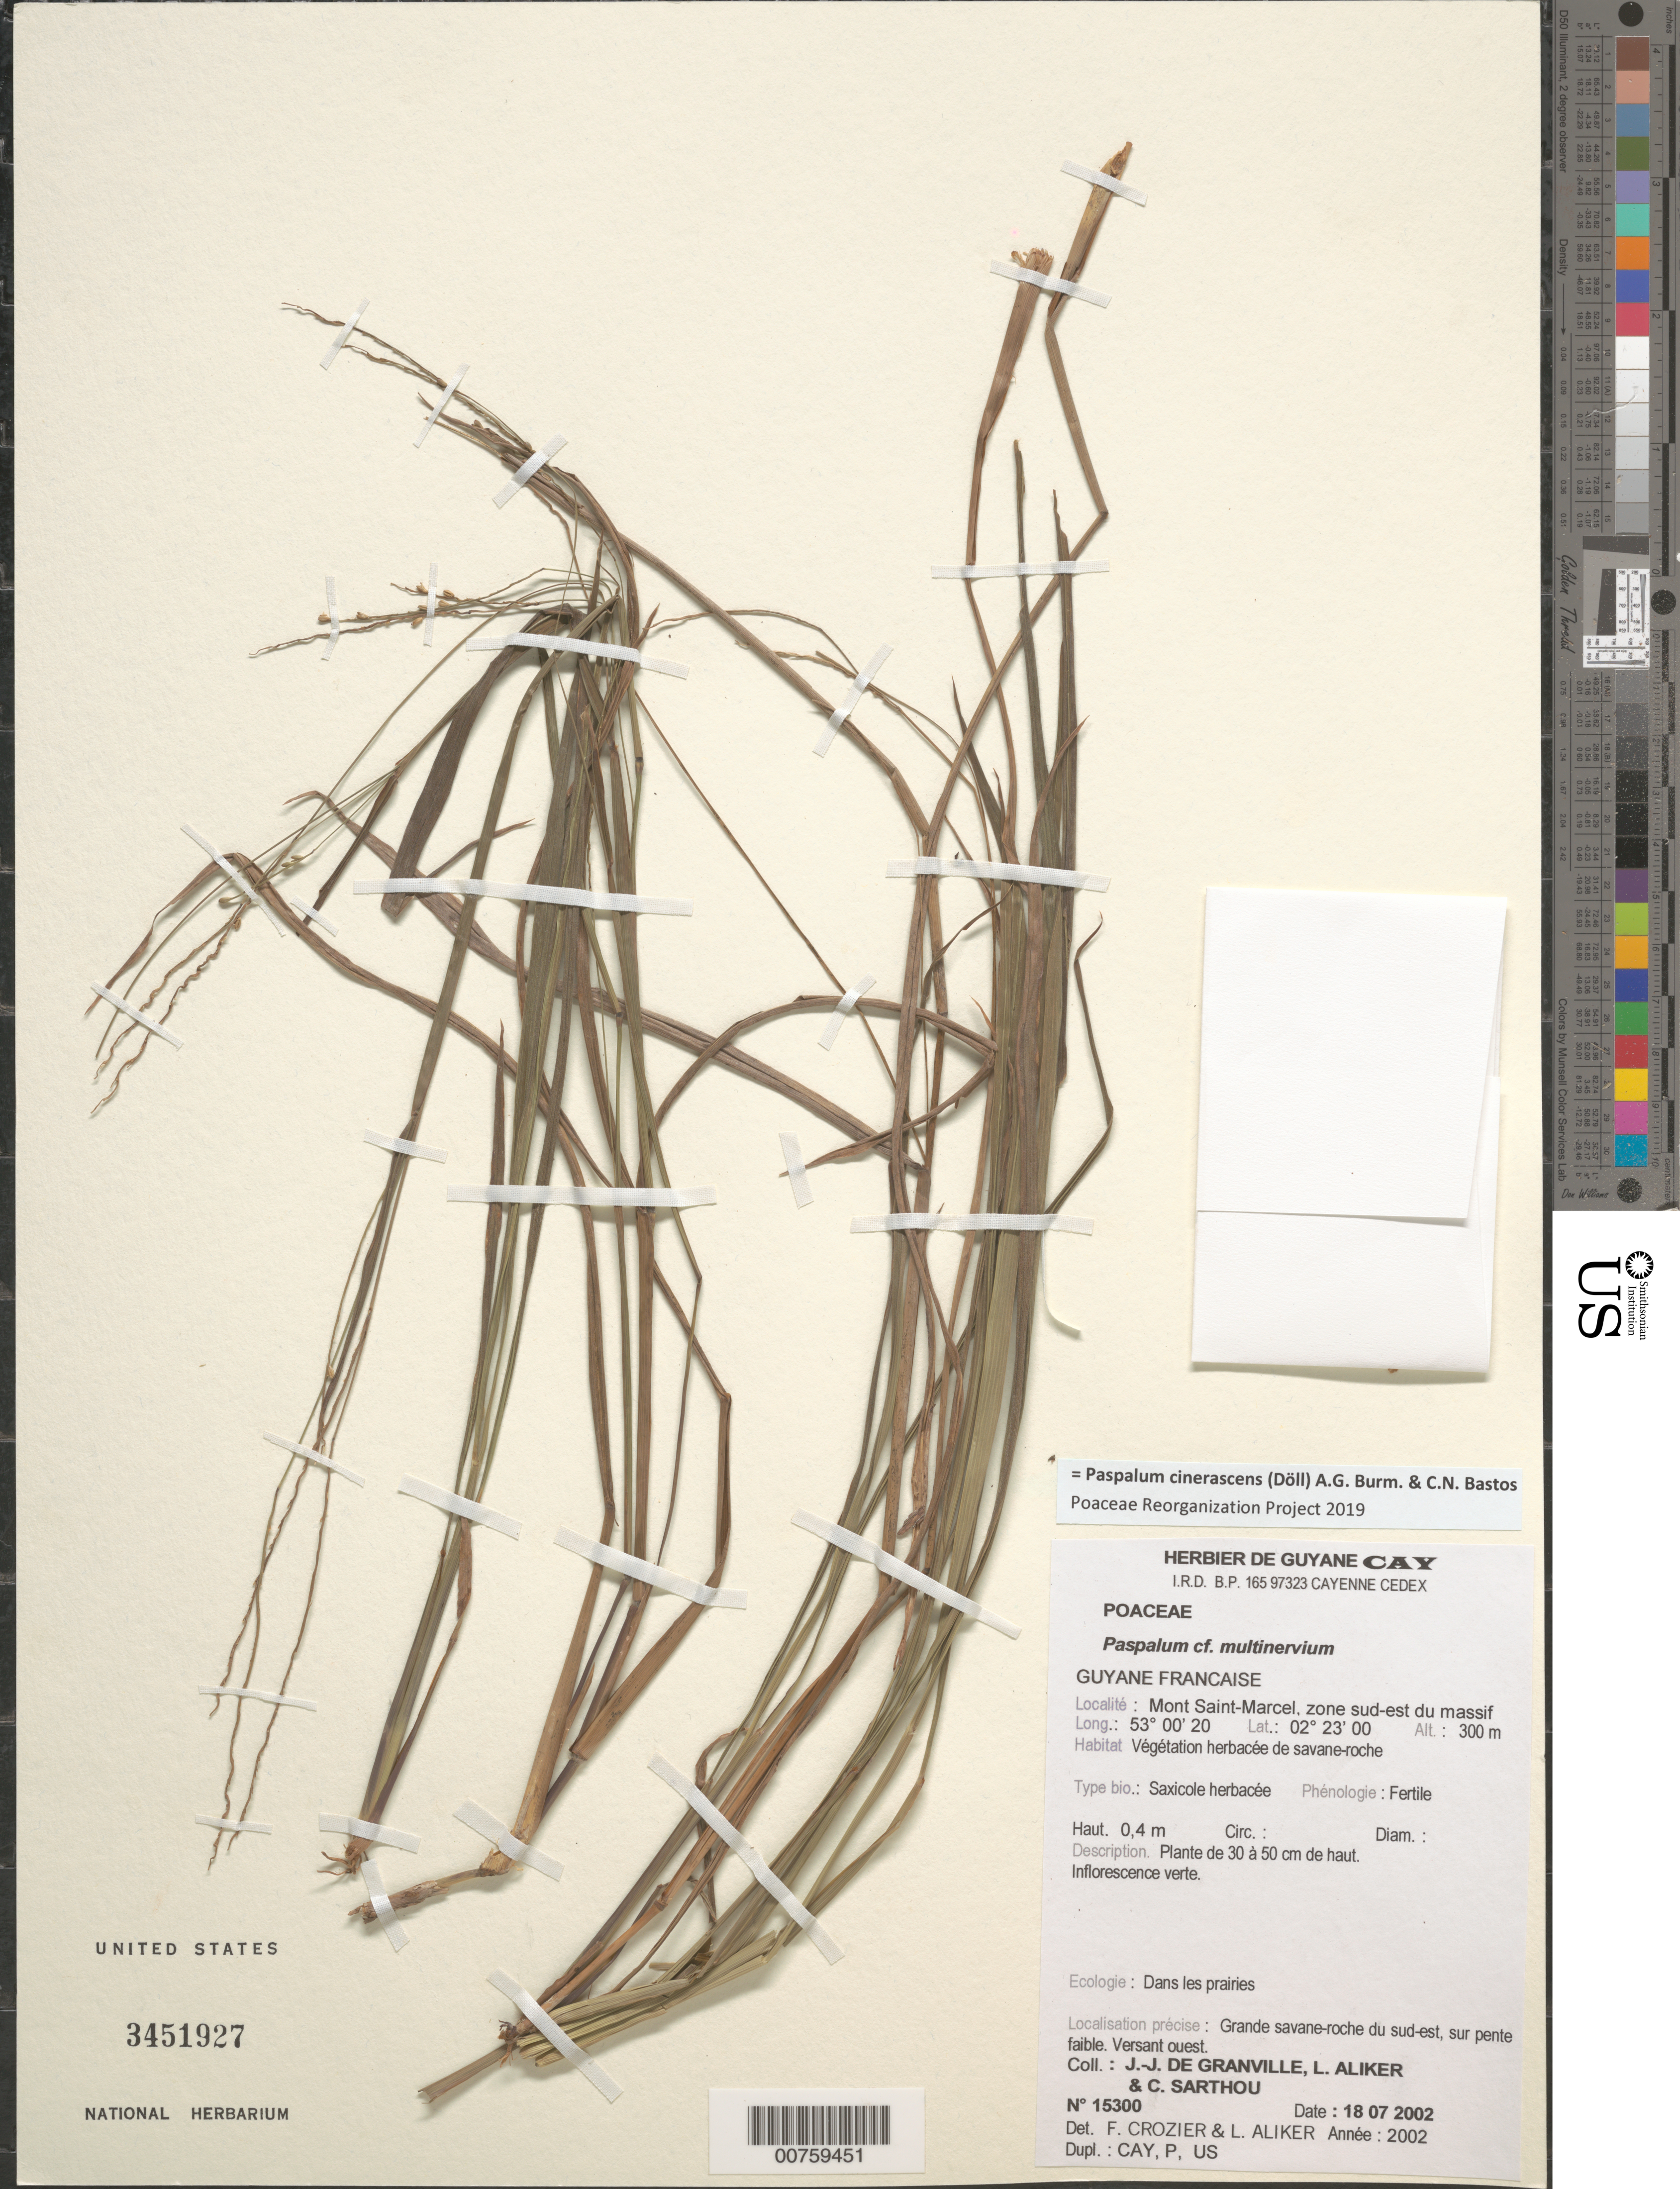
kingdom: Plantae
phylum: Tracheophyta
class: Liliopsida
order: Poales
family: Poaceae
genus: Paspalum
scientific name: Paspalum multinervium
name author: A.G. Burm.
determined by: Crozier, F.; Aliker, L.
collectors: J.-J. de Granville, L. Aliker & C. Sarthou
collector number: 15300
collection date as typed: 18-Jul-02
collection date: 2002-07-18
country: French Guiana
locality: Mont Saint-Marcel, zone Sud-Est du massif, Bassin de l'Yaloupi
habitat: Vegetation herbacée de savane-roche; sur pente faible; dans les prairies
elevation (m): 300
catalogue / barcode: US 3451927